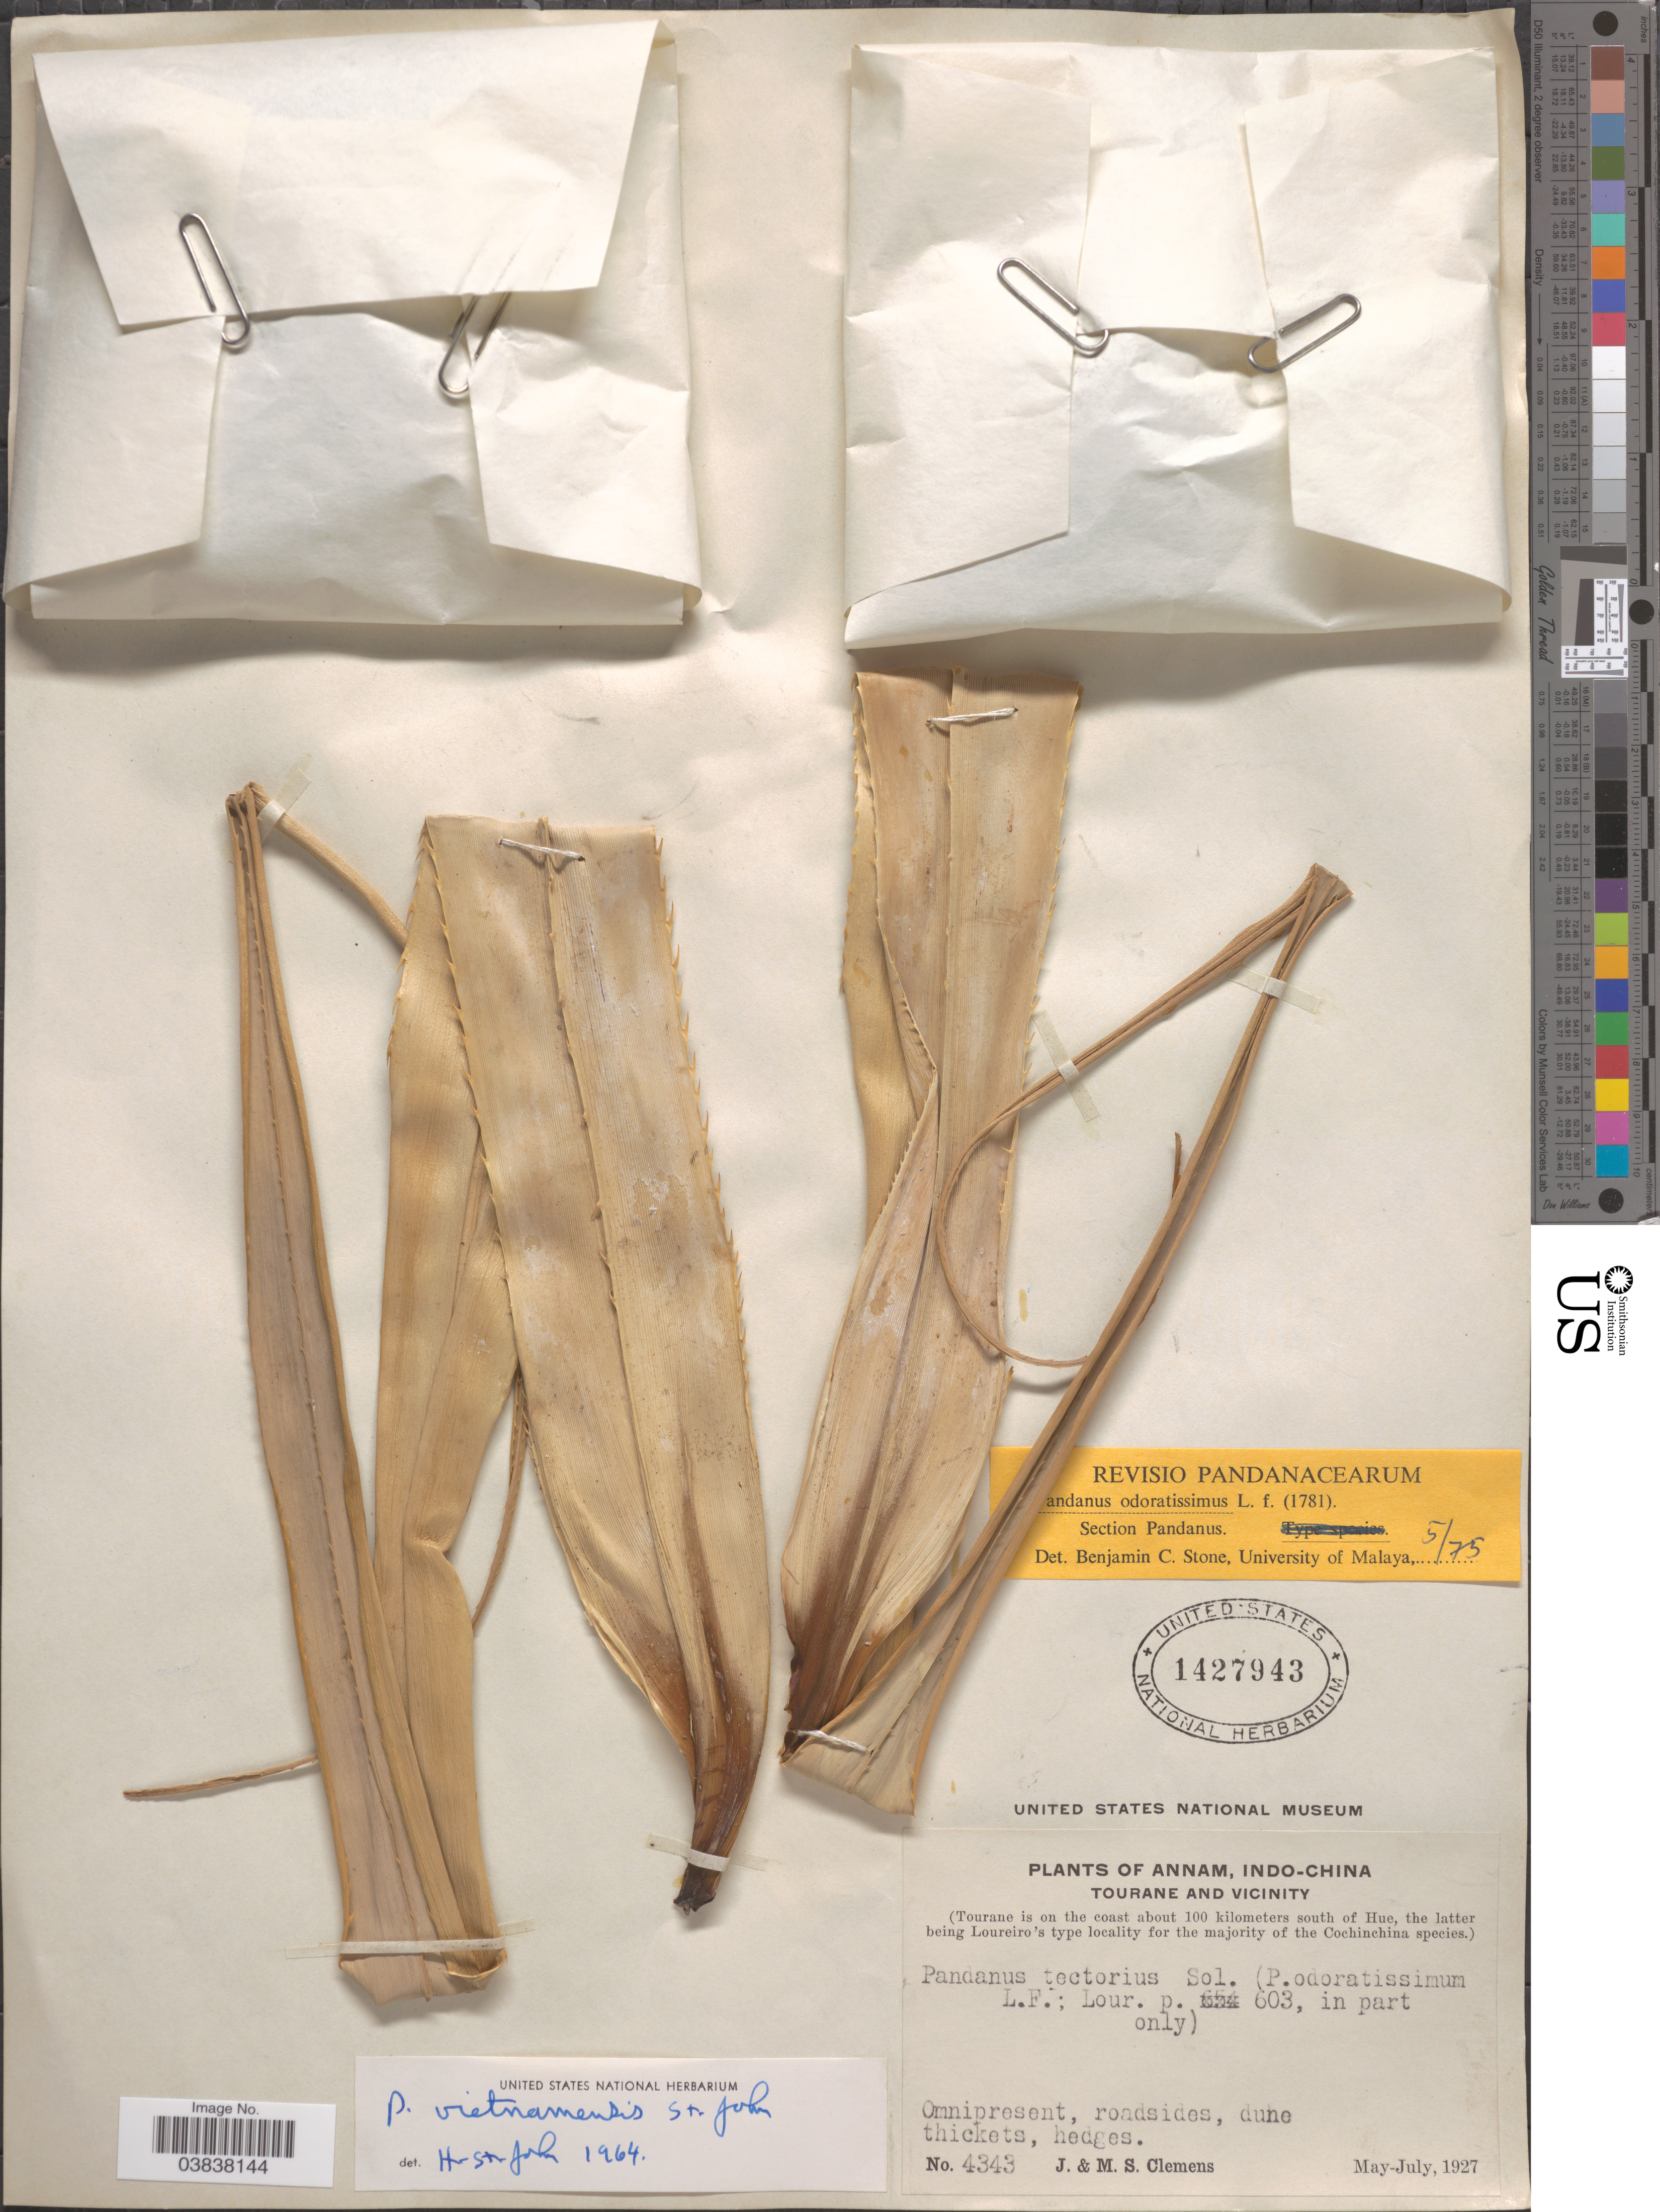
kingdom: Plantae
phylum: Tracheophyta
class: Liliopsida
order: Pandanales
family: Pandanaceae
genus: Pandanus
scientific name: Pandanus odoratissimus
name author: L. f.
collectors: J. Clemens & M. S. Clemens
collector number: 4343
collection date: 1927-05/1927-07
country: Vietnam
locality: Annam, Indo-China. Tourane and Vicinity. (Tourane is on the coast about 100 kilometers south of Hue). Roadsides, thickets.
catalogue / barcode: US 1427943